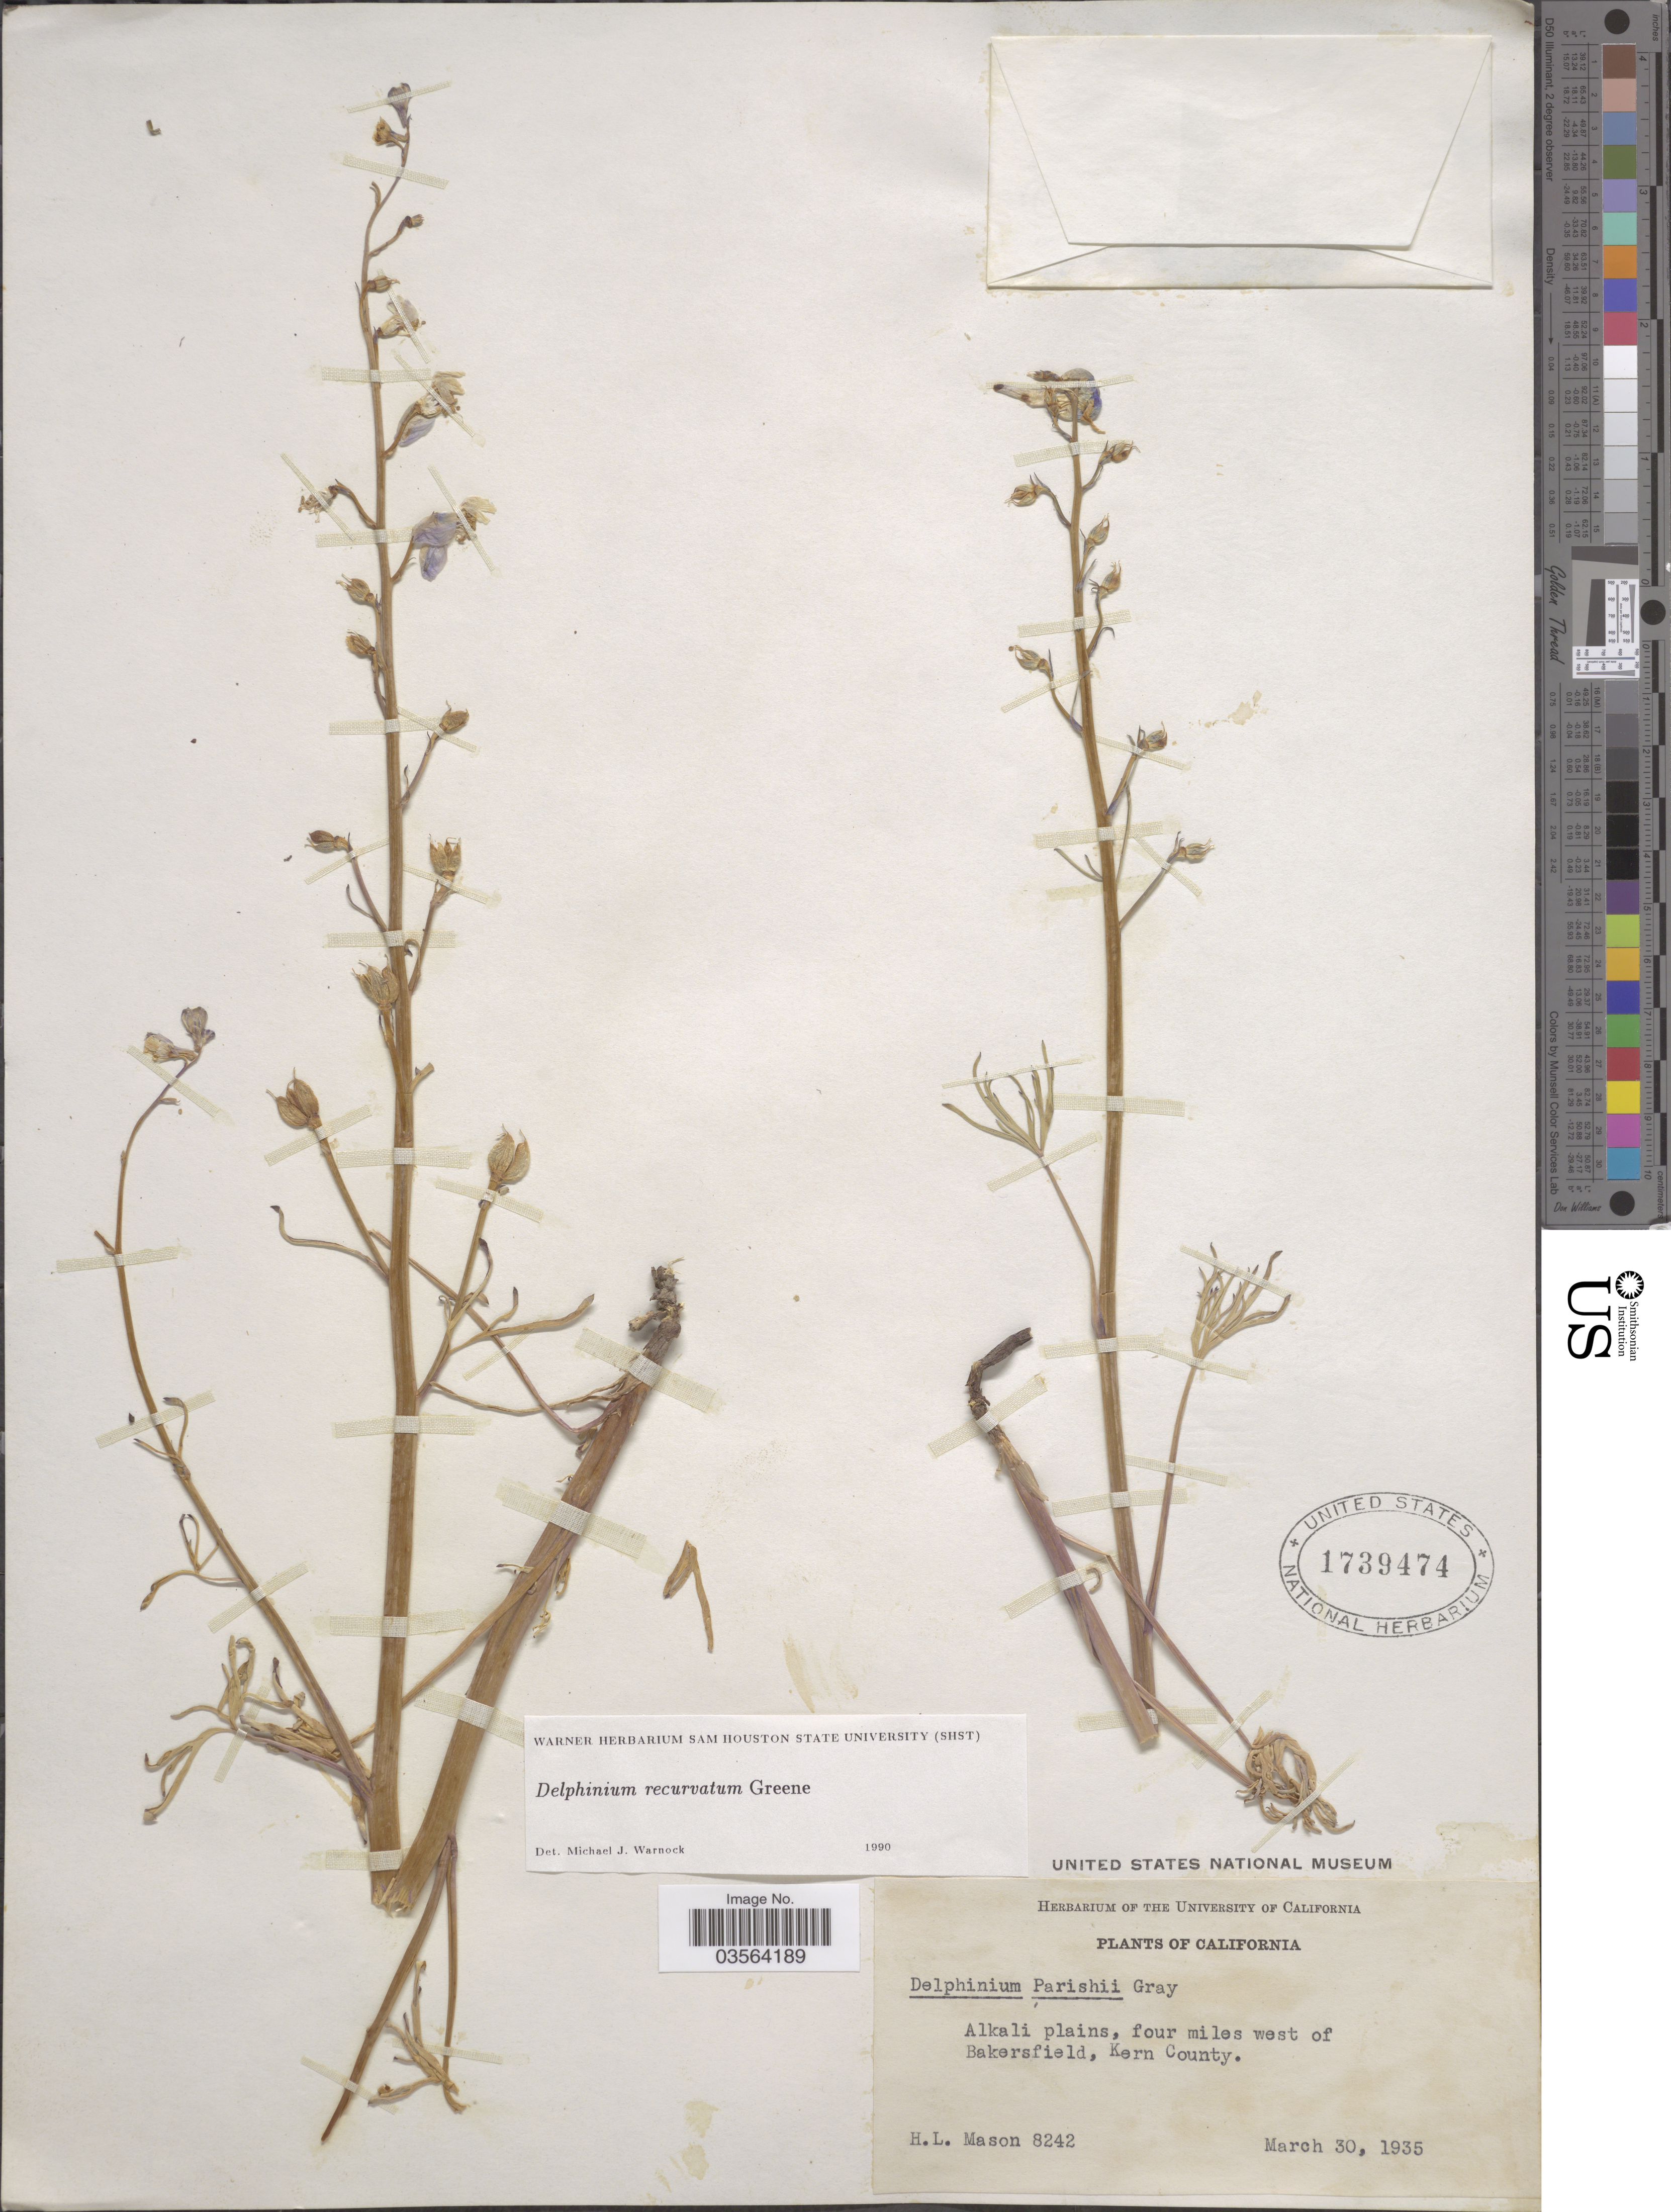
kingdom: Plantae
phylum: Tracheophyta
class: Magnoliopsida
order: Ranunculales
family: Ranunculaceae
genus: Delphinium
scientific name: Delphinium recurvatum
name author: Greene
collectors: H. L. Mason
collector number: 8242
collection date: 1935-03-30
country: United States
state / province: California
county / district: Kern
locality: Alkali plains, four miles west of Bakersfield, Kern County.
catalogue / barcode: US 1739474